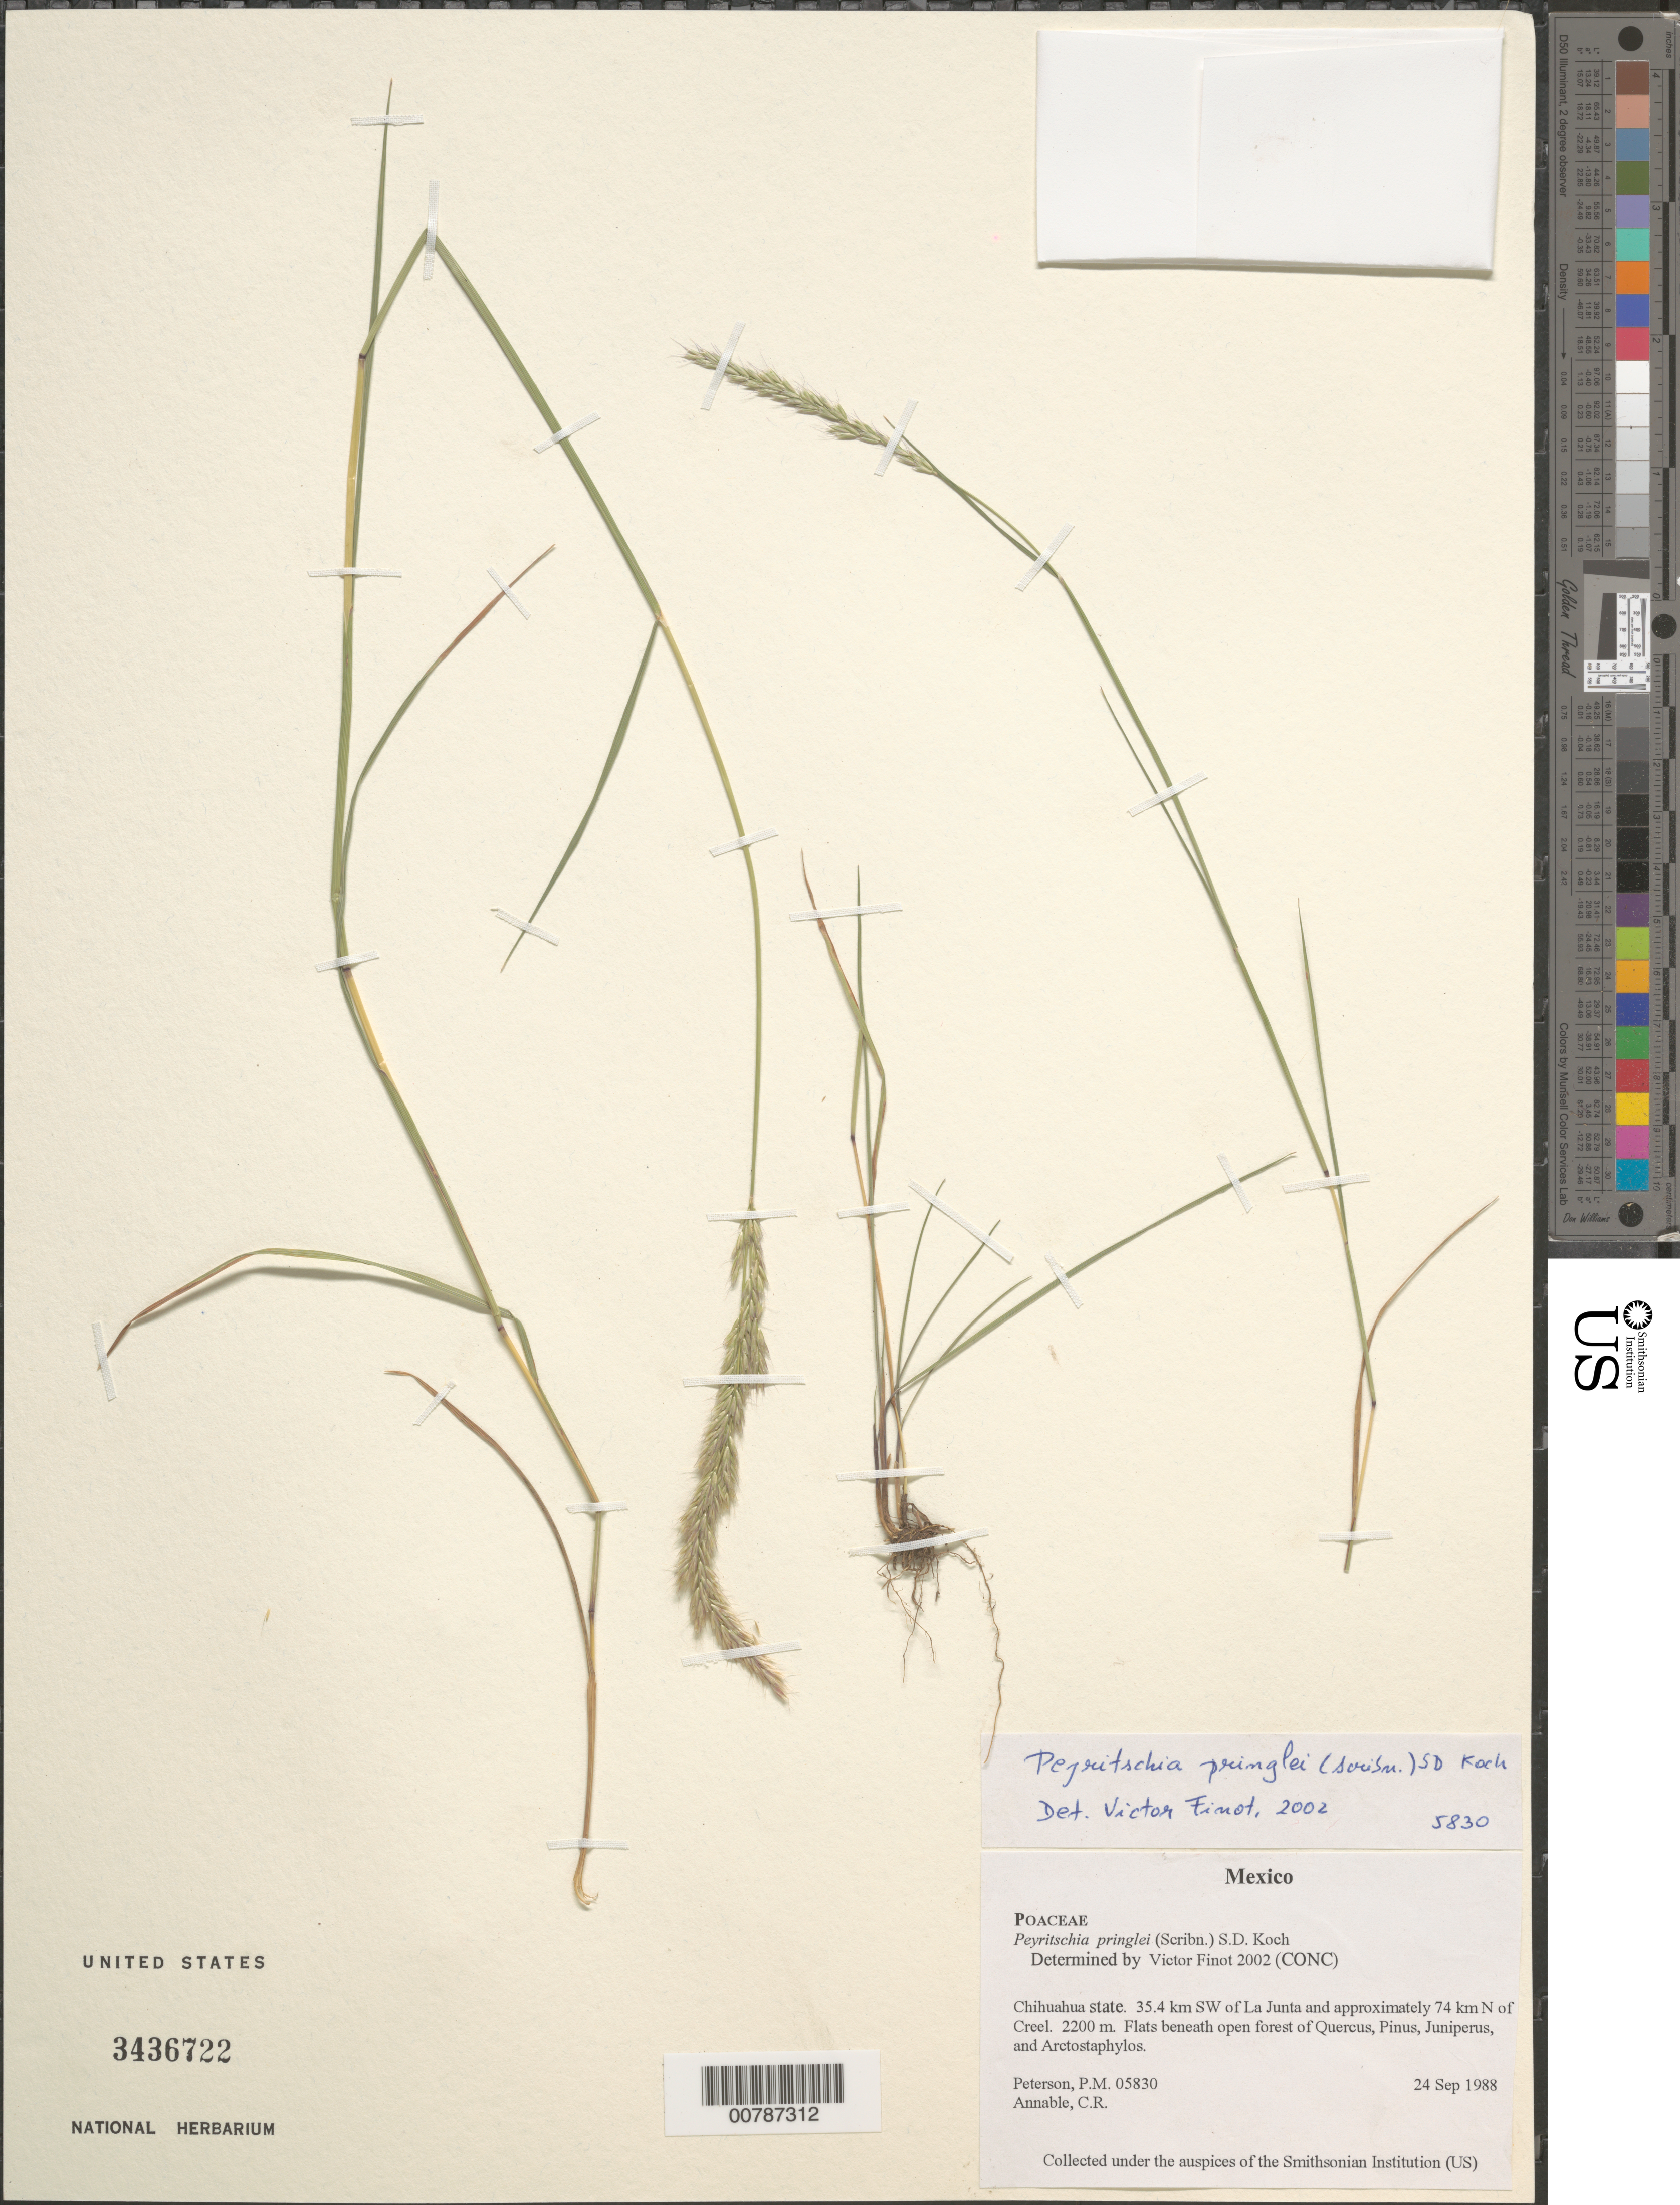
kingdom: Plantae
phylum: Tracheophyta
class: Liliopsida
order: Poales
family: Poaceae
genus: Peyritschia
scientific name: Peyritschia pringlei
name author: (Scribn.) S.D. Koch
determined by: Finot, V. L.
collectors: P. M. Peterson & C. R. Annable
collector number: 05830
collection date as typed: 24 Sep 1988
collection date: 1988-09-24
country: Mexico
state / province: Chihuahua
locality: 35.4 km SW of La Junta and approximately 74 km N of Creel.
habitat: Flats beneath open forest of Quercus, Pinus, Juniperus, and Arctostaphylos.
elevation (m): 2200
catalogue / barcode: US 3436722